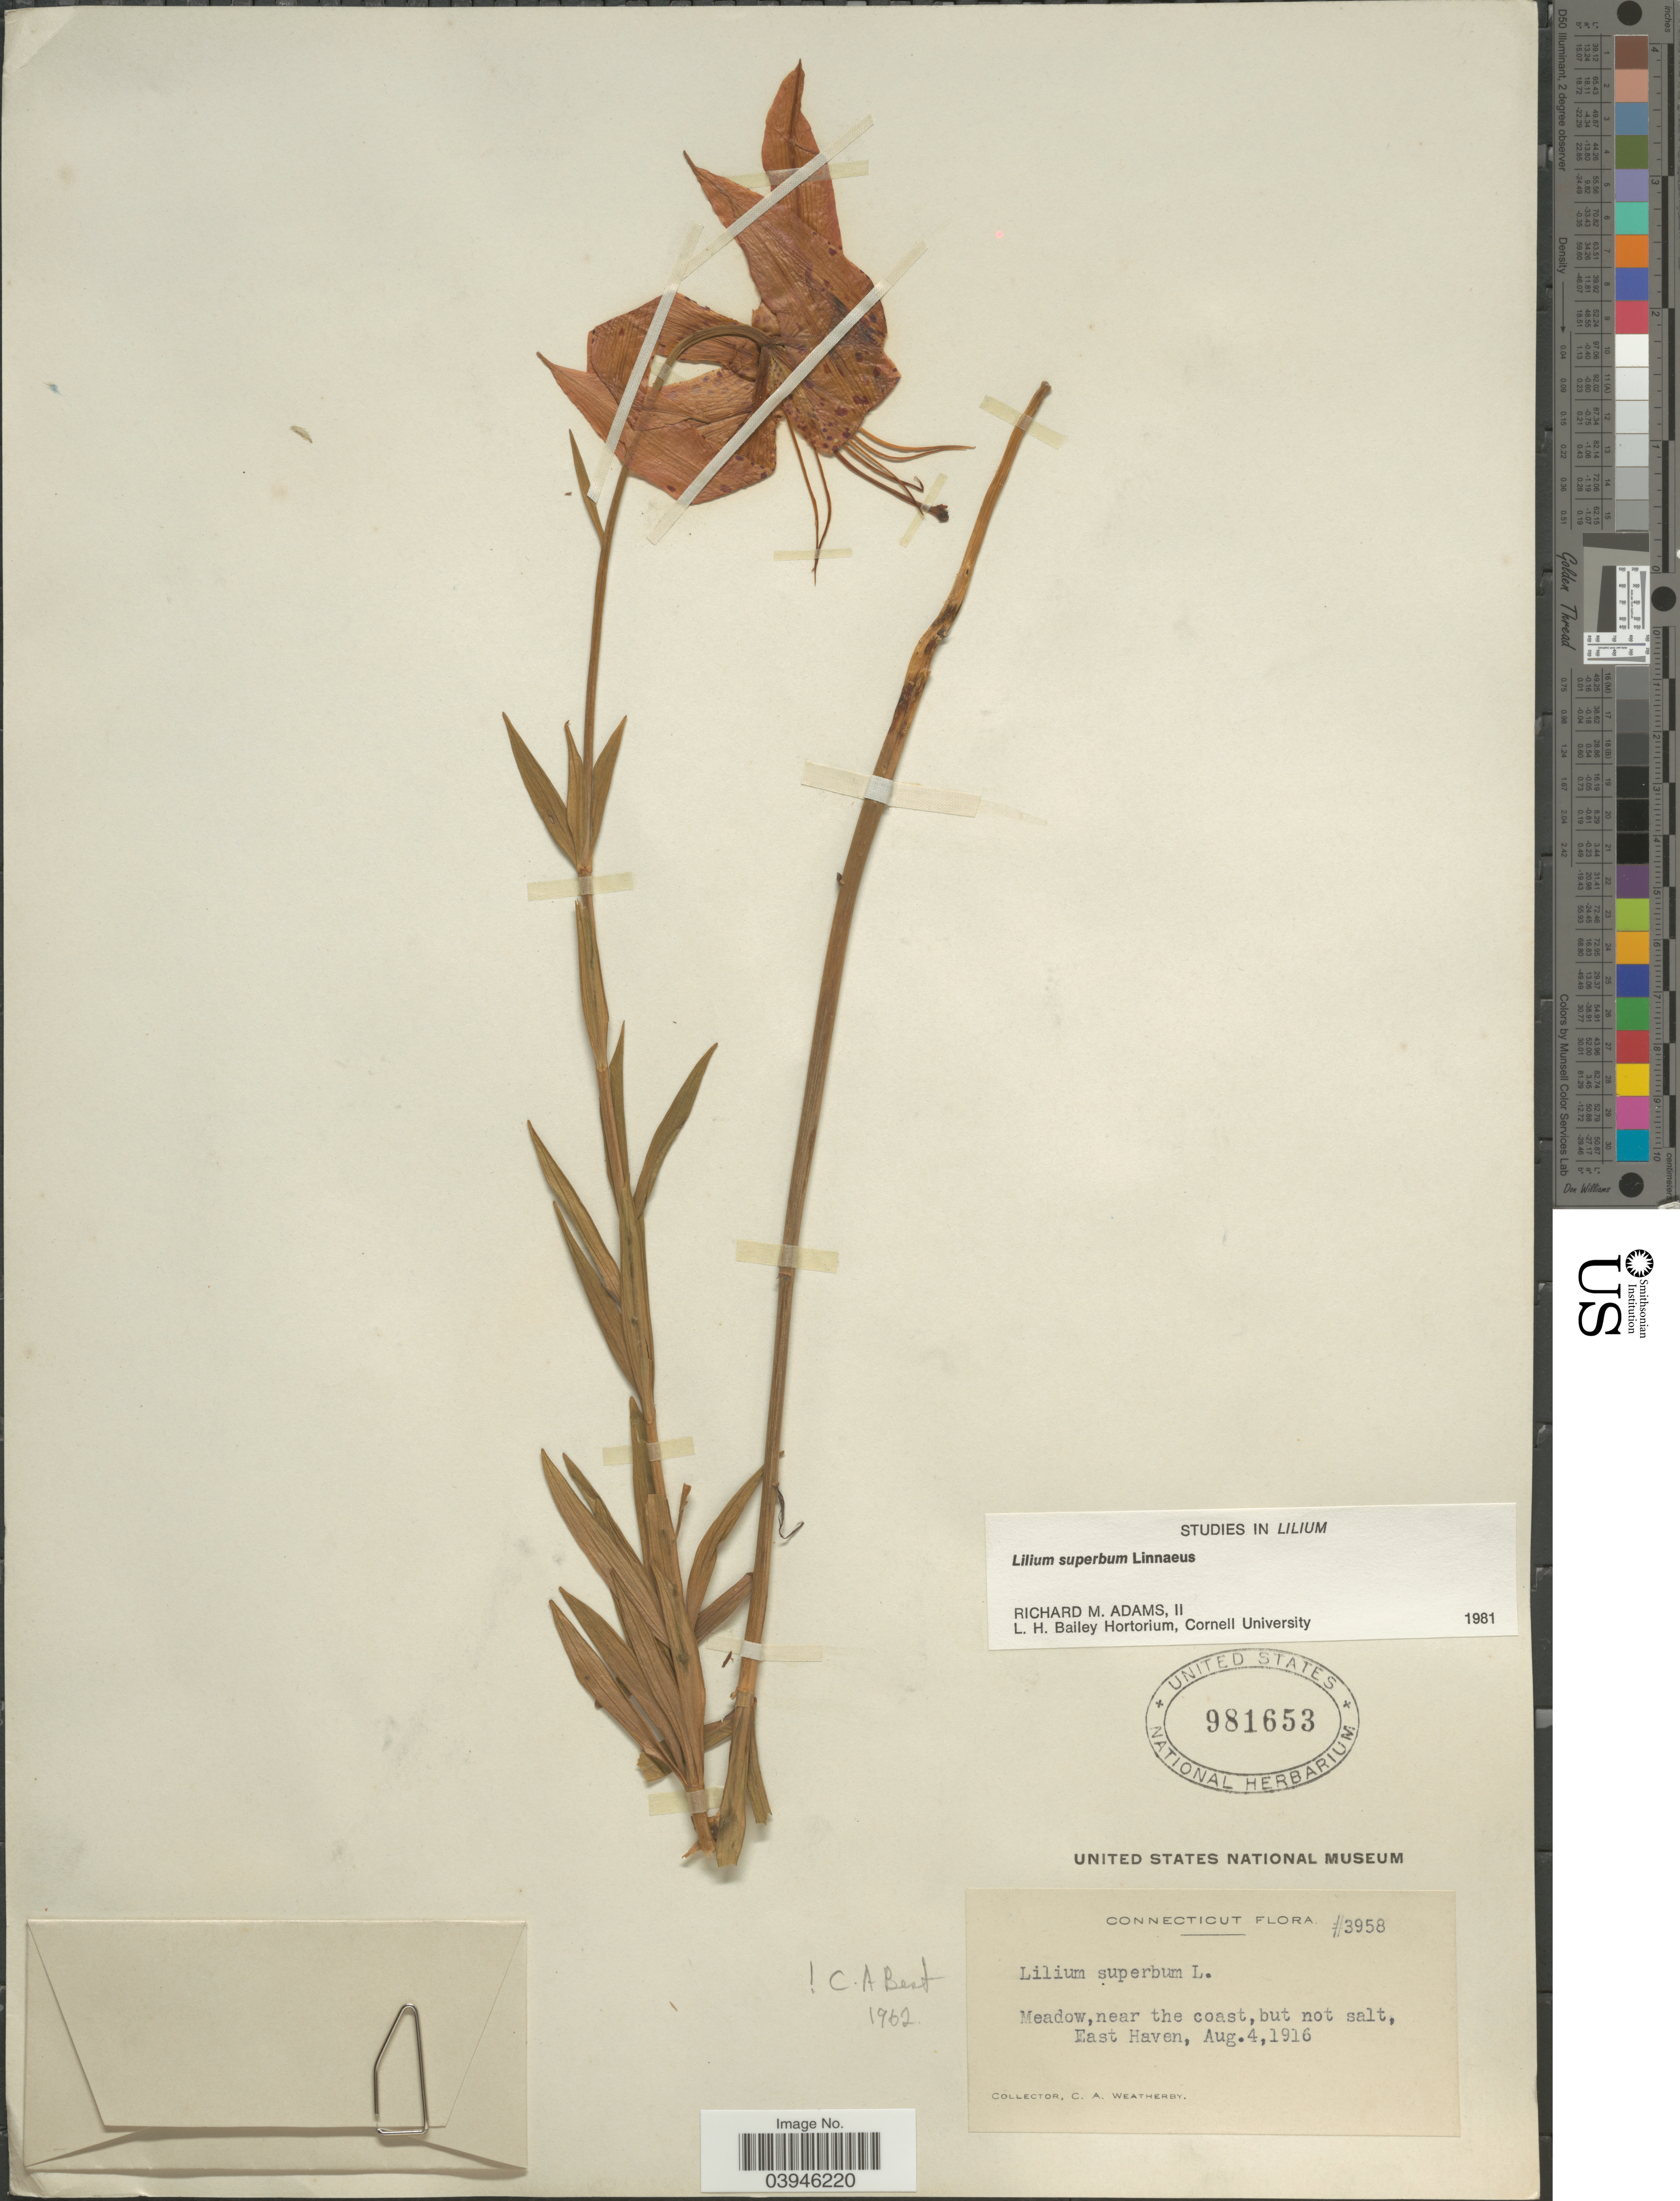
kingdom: Plantae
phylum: Tracheophyta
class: Liliopsida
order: Liliales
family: Liliaceae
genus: Lilium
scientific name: Lilium superbum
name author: L.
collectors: C. A. Weatherby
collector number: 3958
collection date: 1916-08-04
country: United States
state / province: Connecticut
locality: Meadow, near the coast, but not salt, East Haven.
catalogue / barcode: US 981653